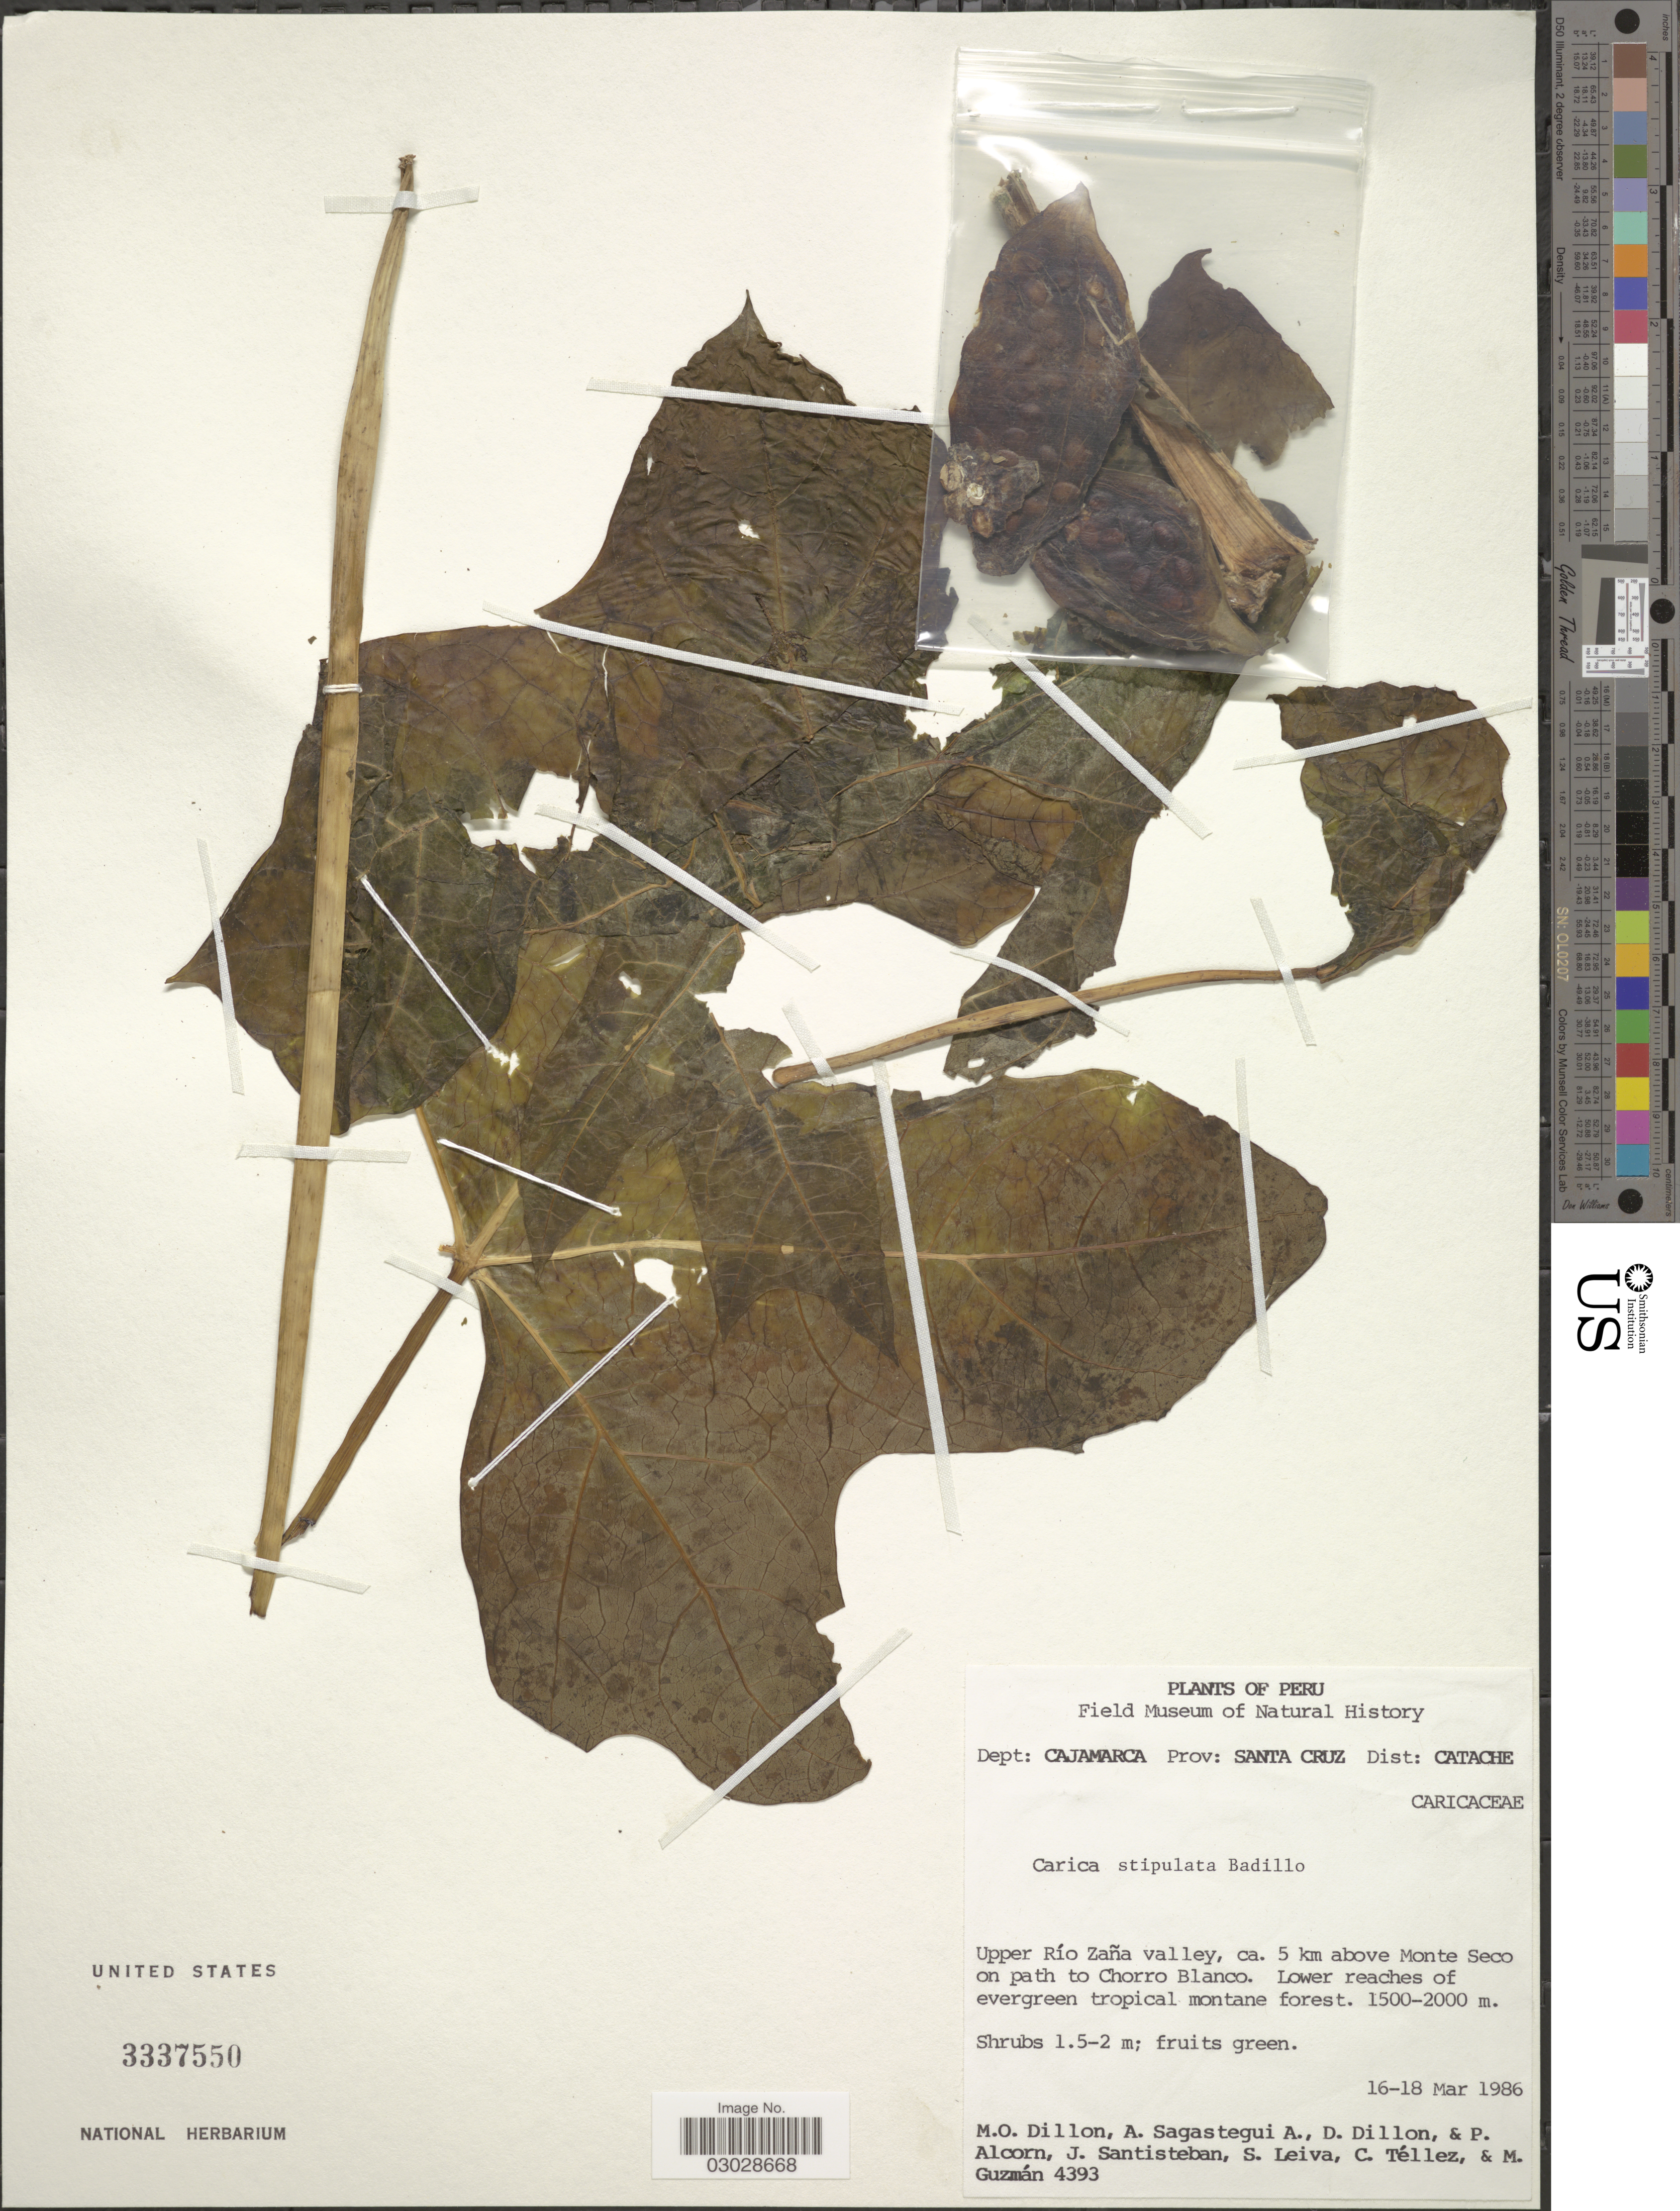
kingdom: Plantae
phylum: Tracheophyta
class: Magnoliopsida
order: Brassicales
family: Caricaceae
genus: Vasconcellea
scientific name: Vasconcellea stipulata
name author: (V.M. Badillo) V.M. Badillo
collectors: M. O. Dillon, A. Sagástegui A., D. Dillon, P. Alcorn & et al.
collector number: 4393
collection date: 1986-03-16/1986-03-18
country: Peru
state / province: Cajamarca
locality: Dept: Cajamarca, Prov: Santa Cruz, Dist: Catache, Upper Río Zaña, ca. 5 km above Monte Seco on path to Choro Blanco.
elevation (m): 1500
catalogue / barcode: US 3337550